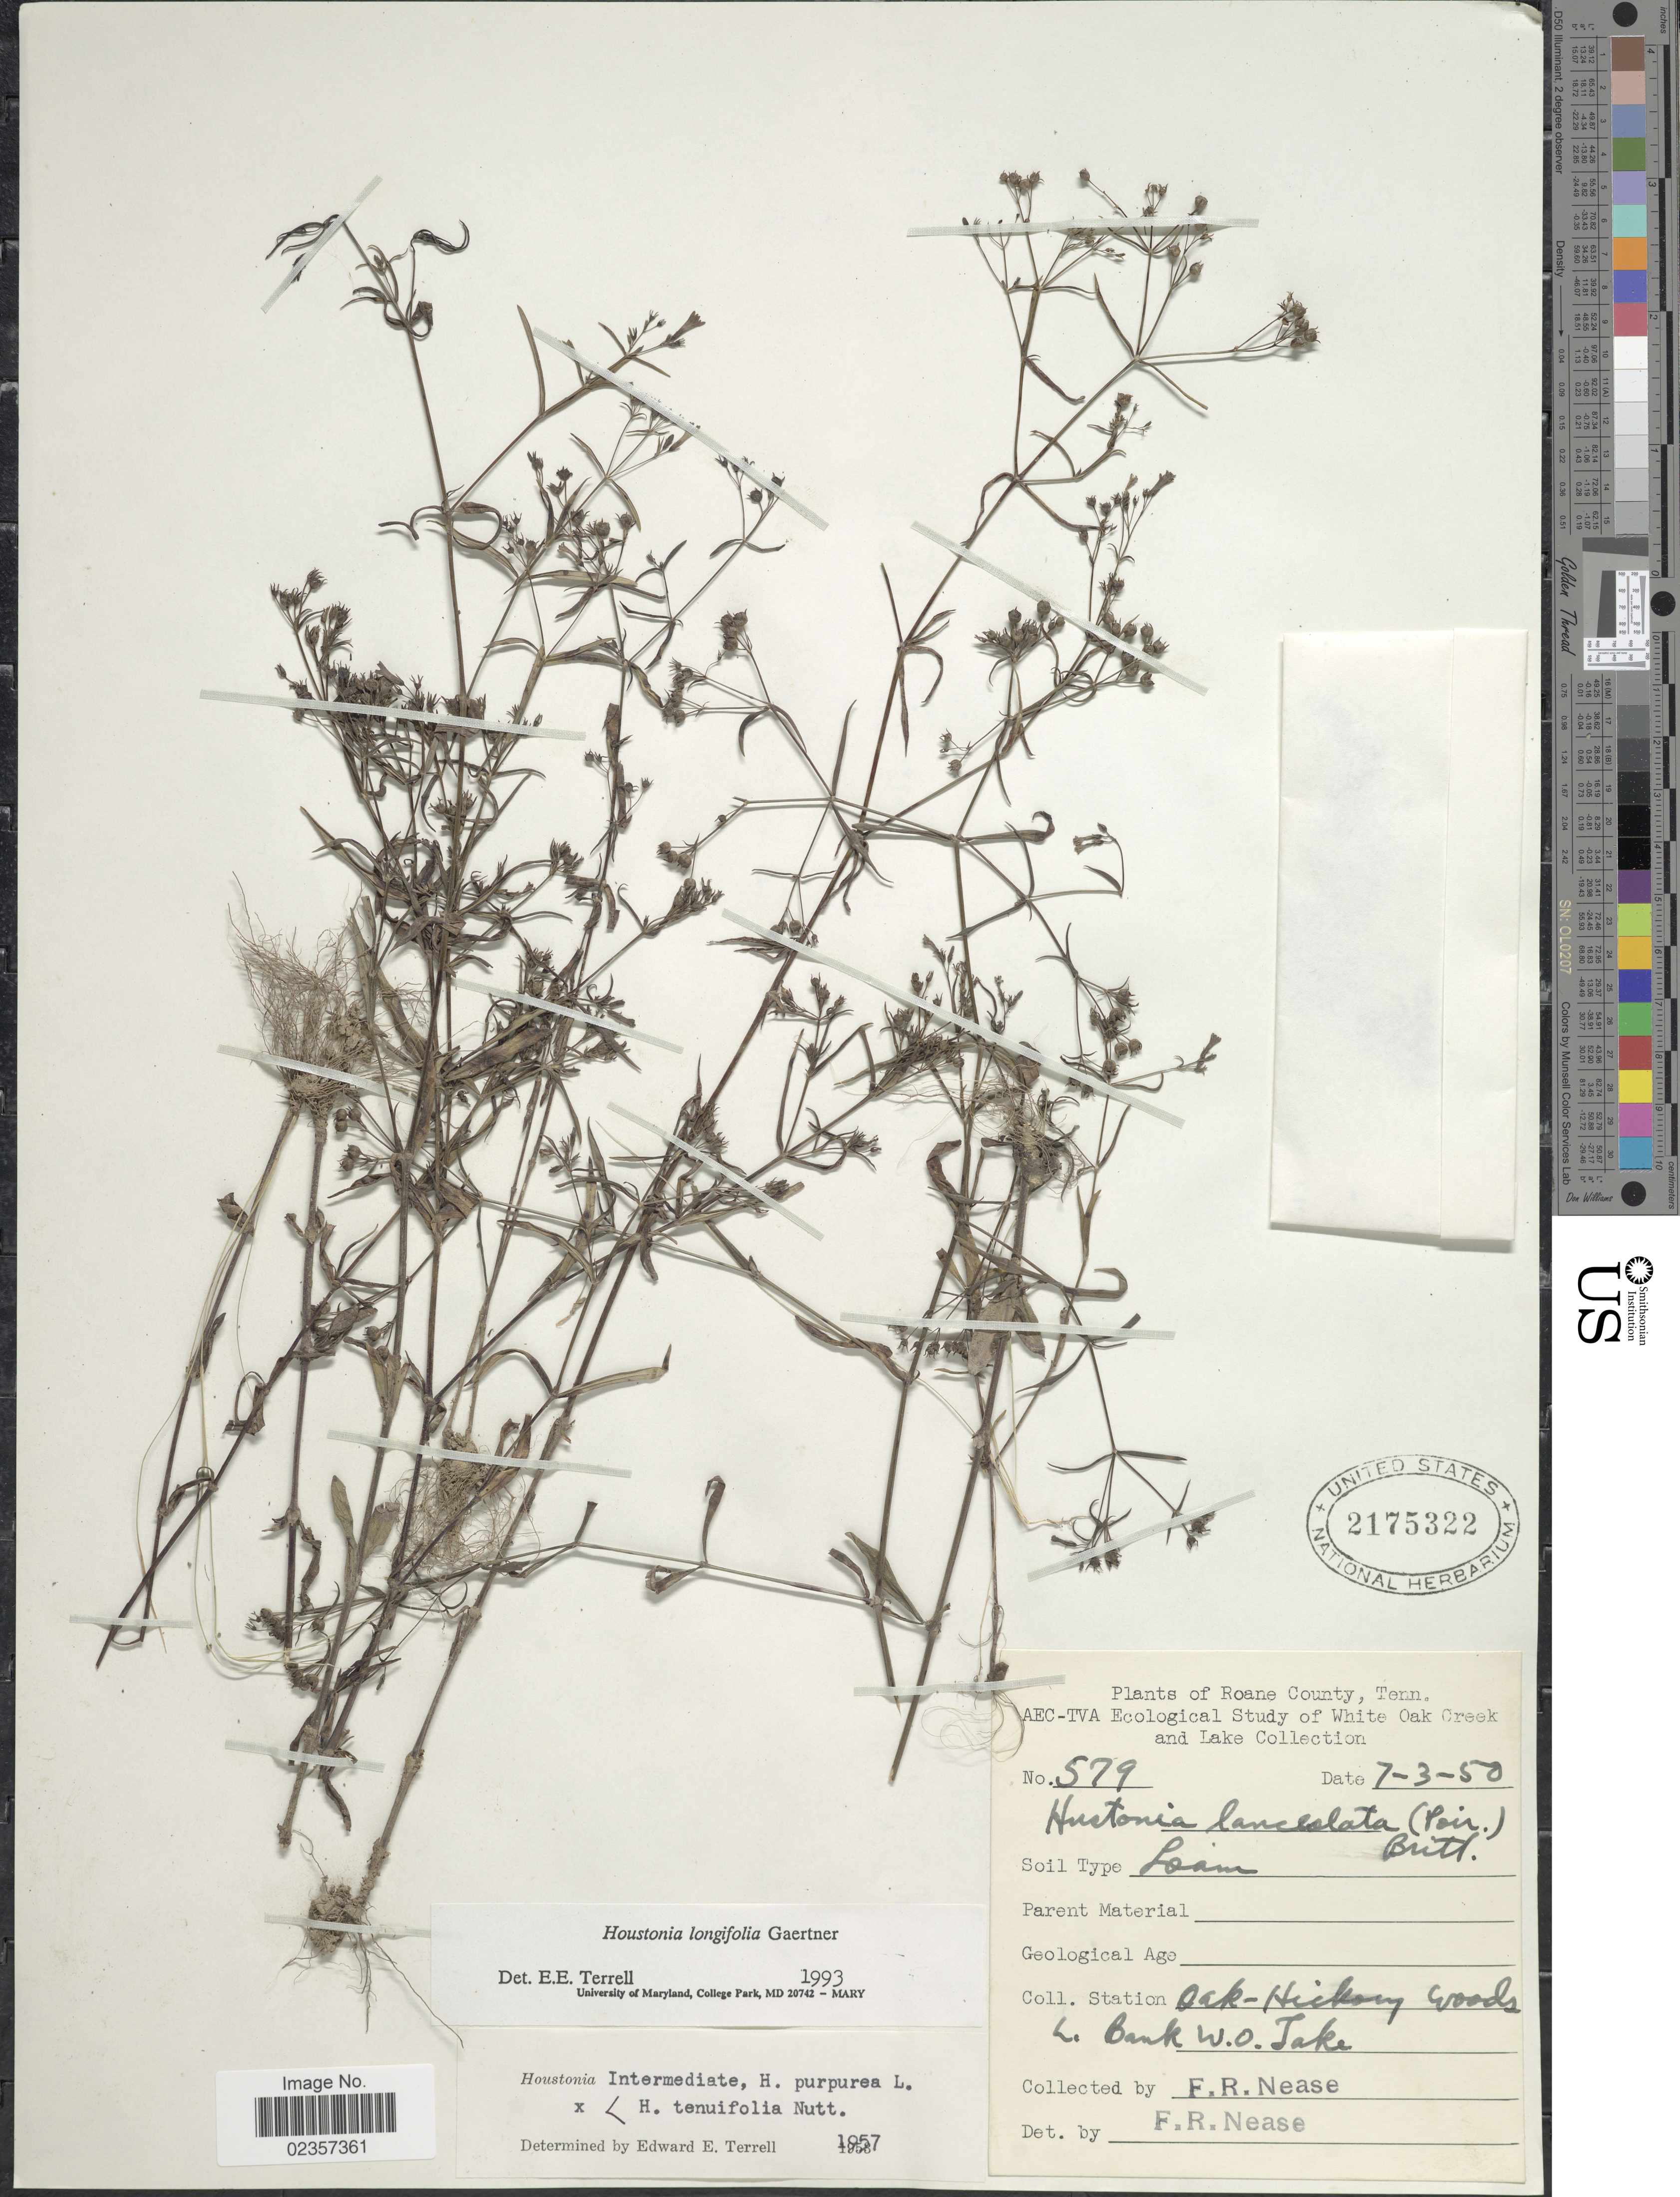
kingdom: Plantae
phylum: Tracheophyta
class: Magnoliopsida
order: Gentianales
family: Rubiaceae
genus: Houstonia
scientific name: Houstonia longifolia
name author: Gaertn.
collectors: F. Nease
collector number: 579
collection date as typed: Transcribed d/m/y: 3/7/50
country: United States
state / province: Tennessee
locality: Roane County. Oak-Hickery woods W. Bank W.O. Lake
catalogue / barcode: US 2175322